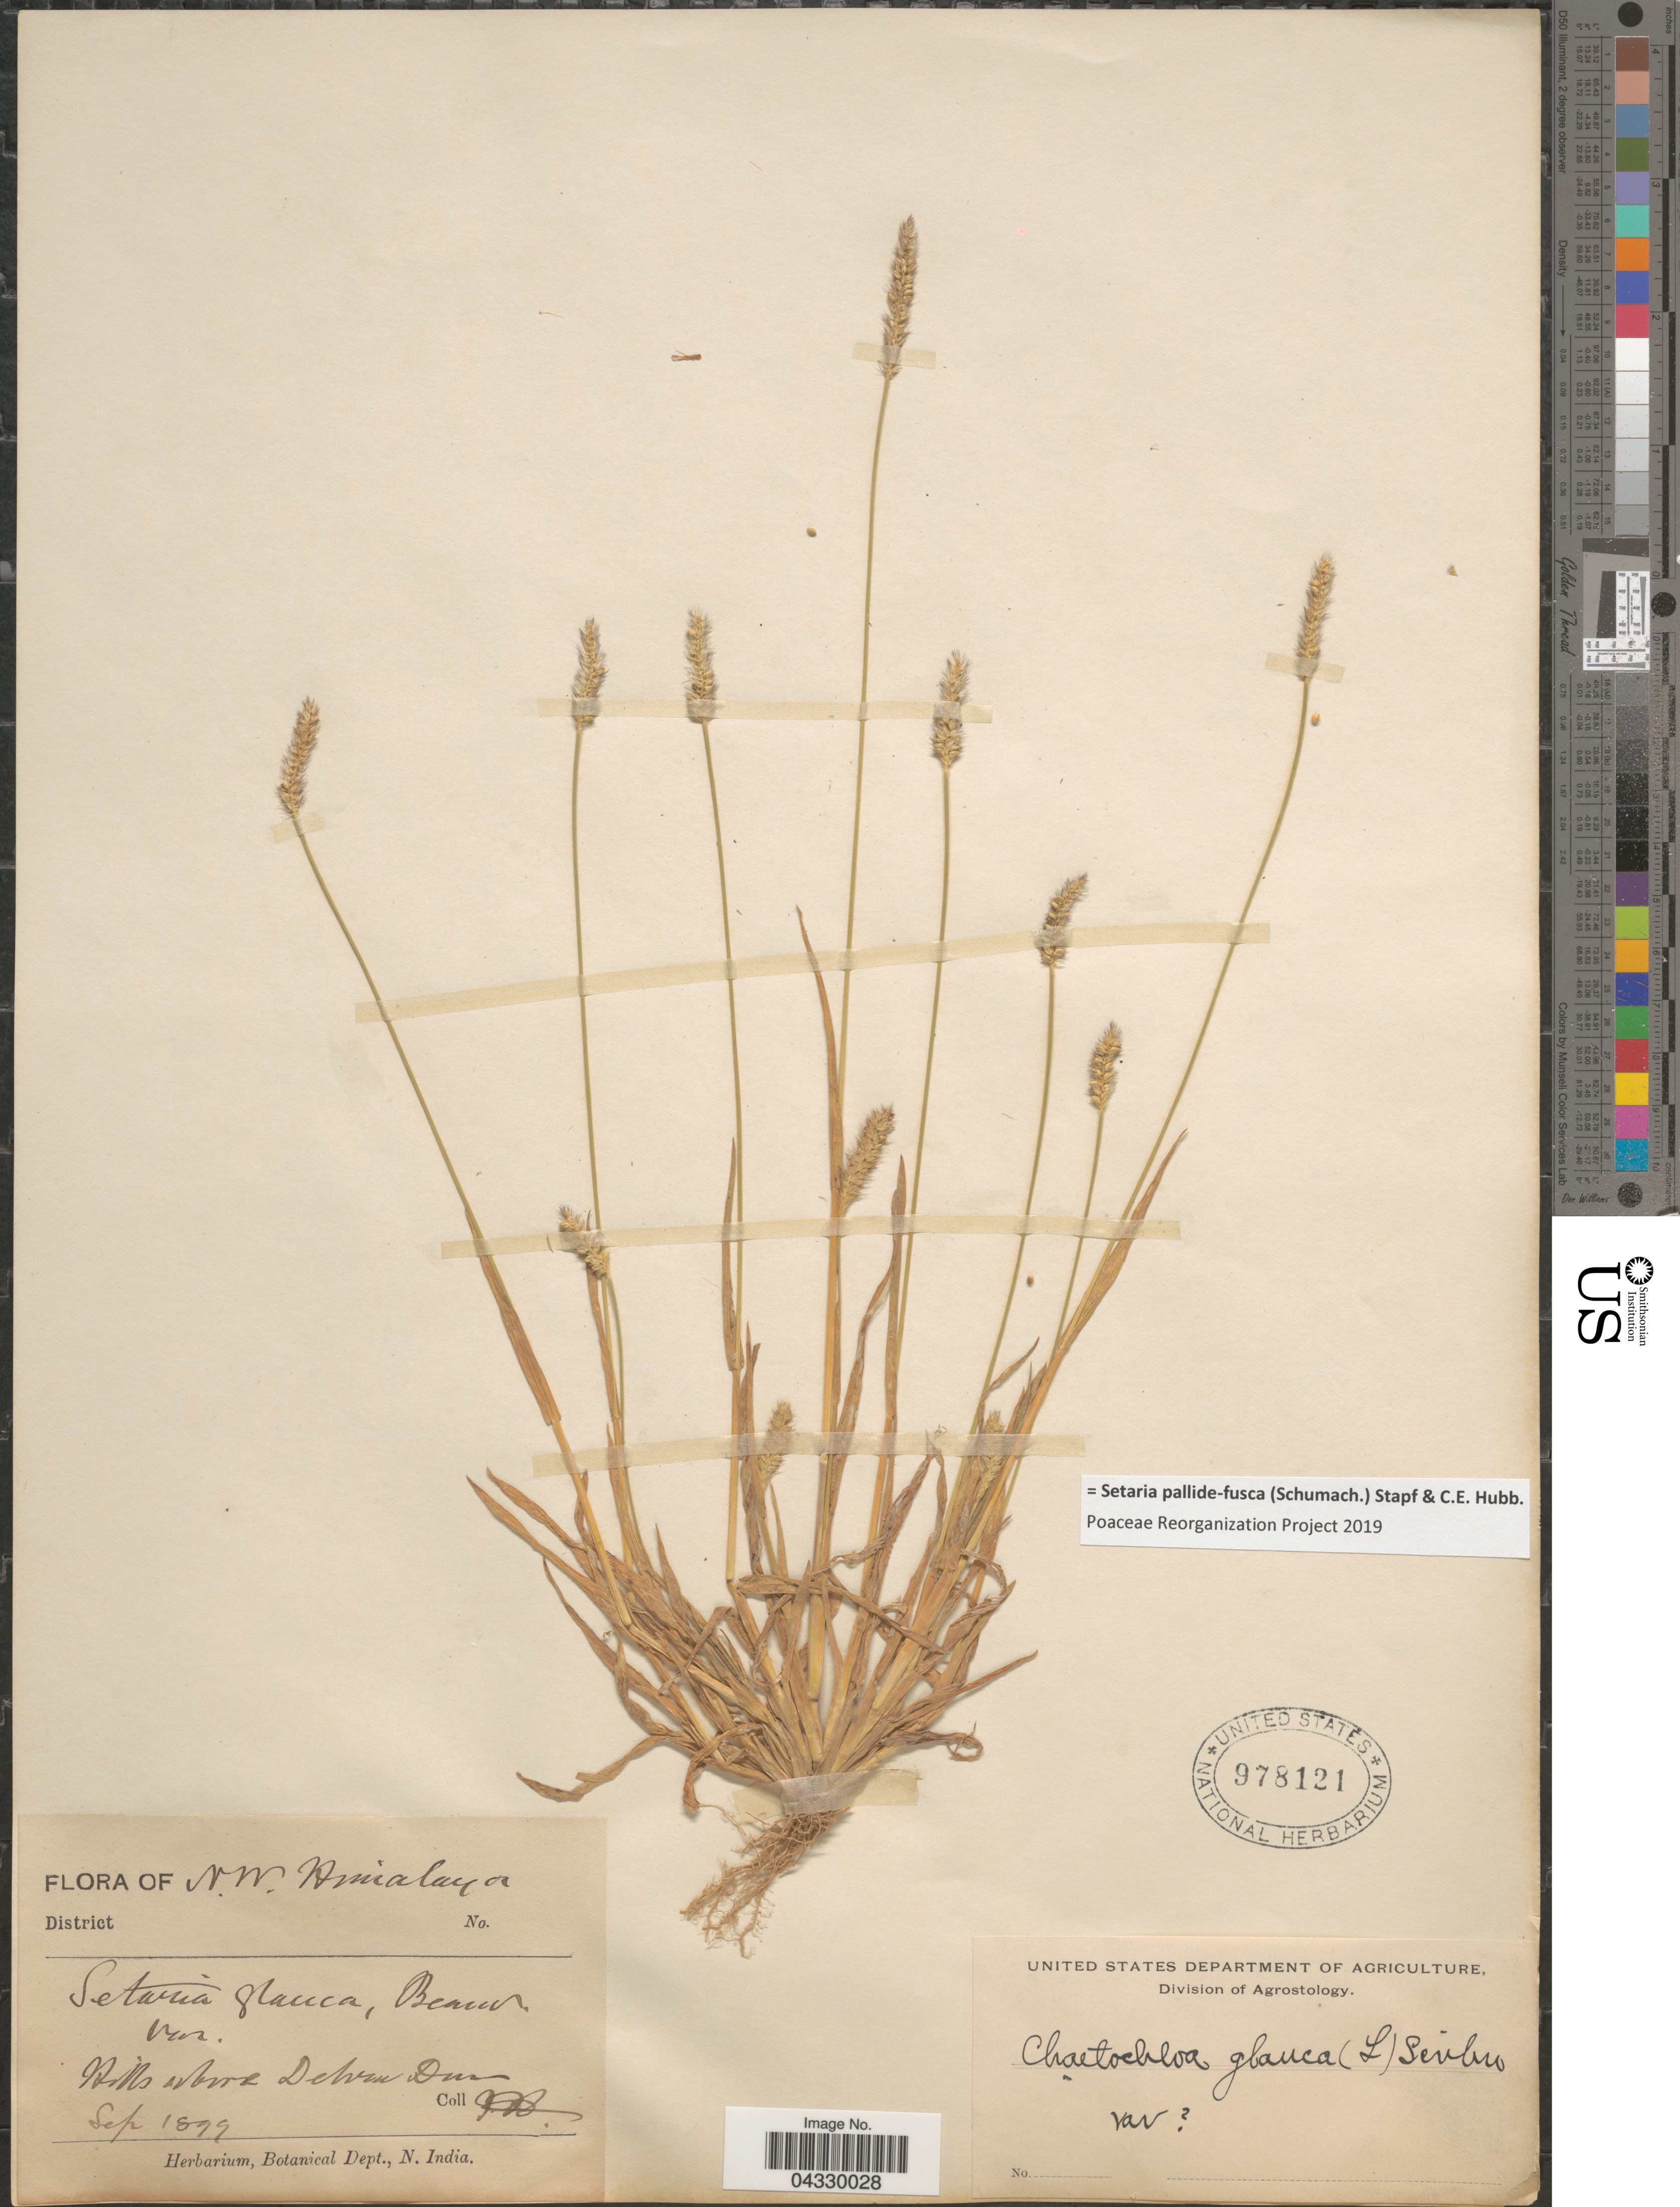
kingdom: Plantae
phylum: Tracheophyta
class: Liliopsida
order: Poales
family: Poaceae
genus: Setaria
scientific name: Setaria pallide-fusca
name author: (Schumach.) Stapf & C.E. Hubb.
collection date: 1899-09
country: India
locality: N.W. Himalaya. Hills above Dehra Dun.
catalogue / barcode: US 978121